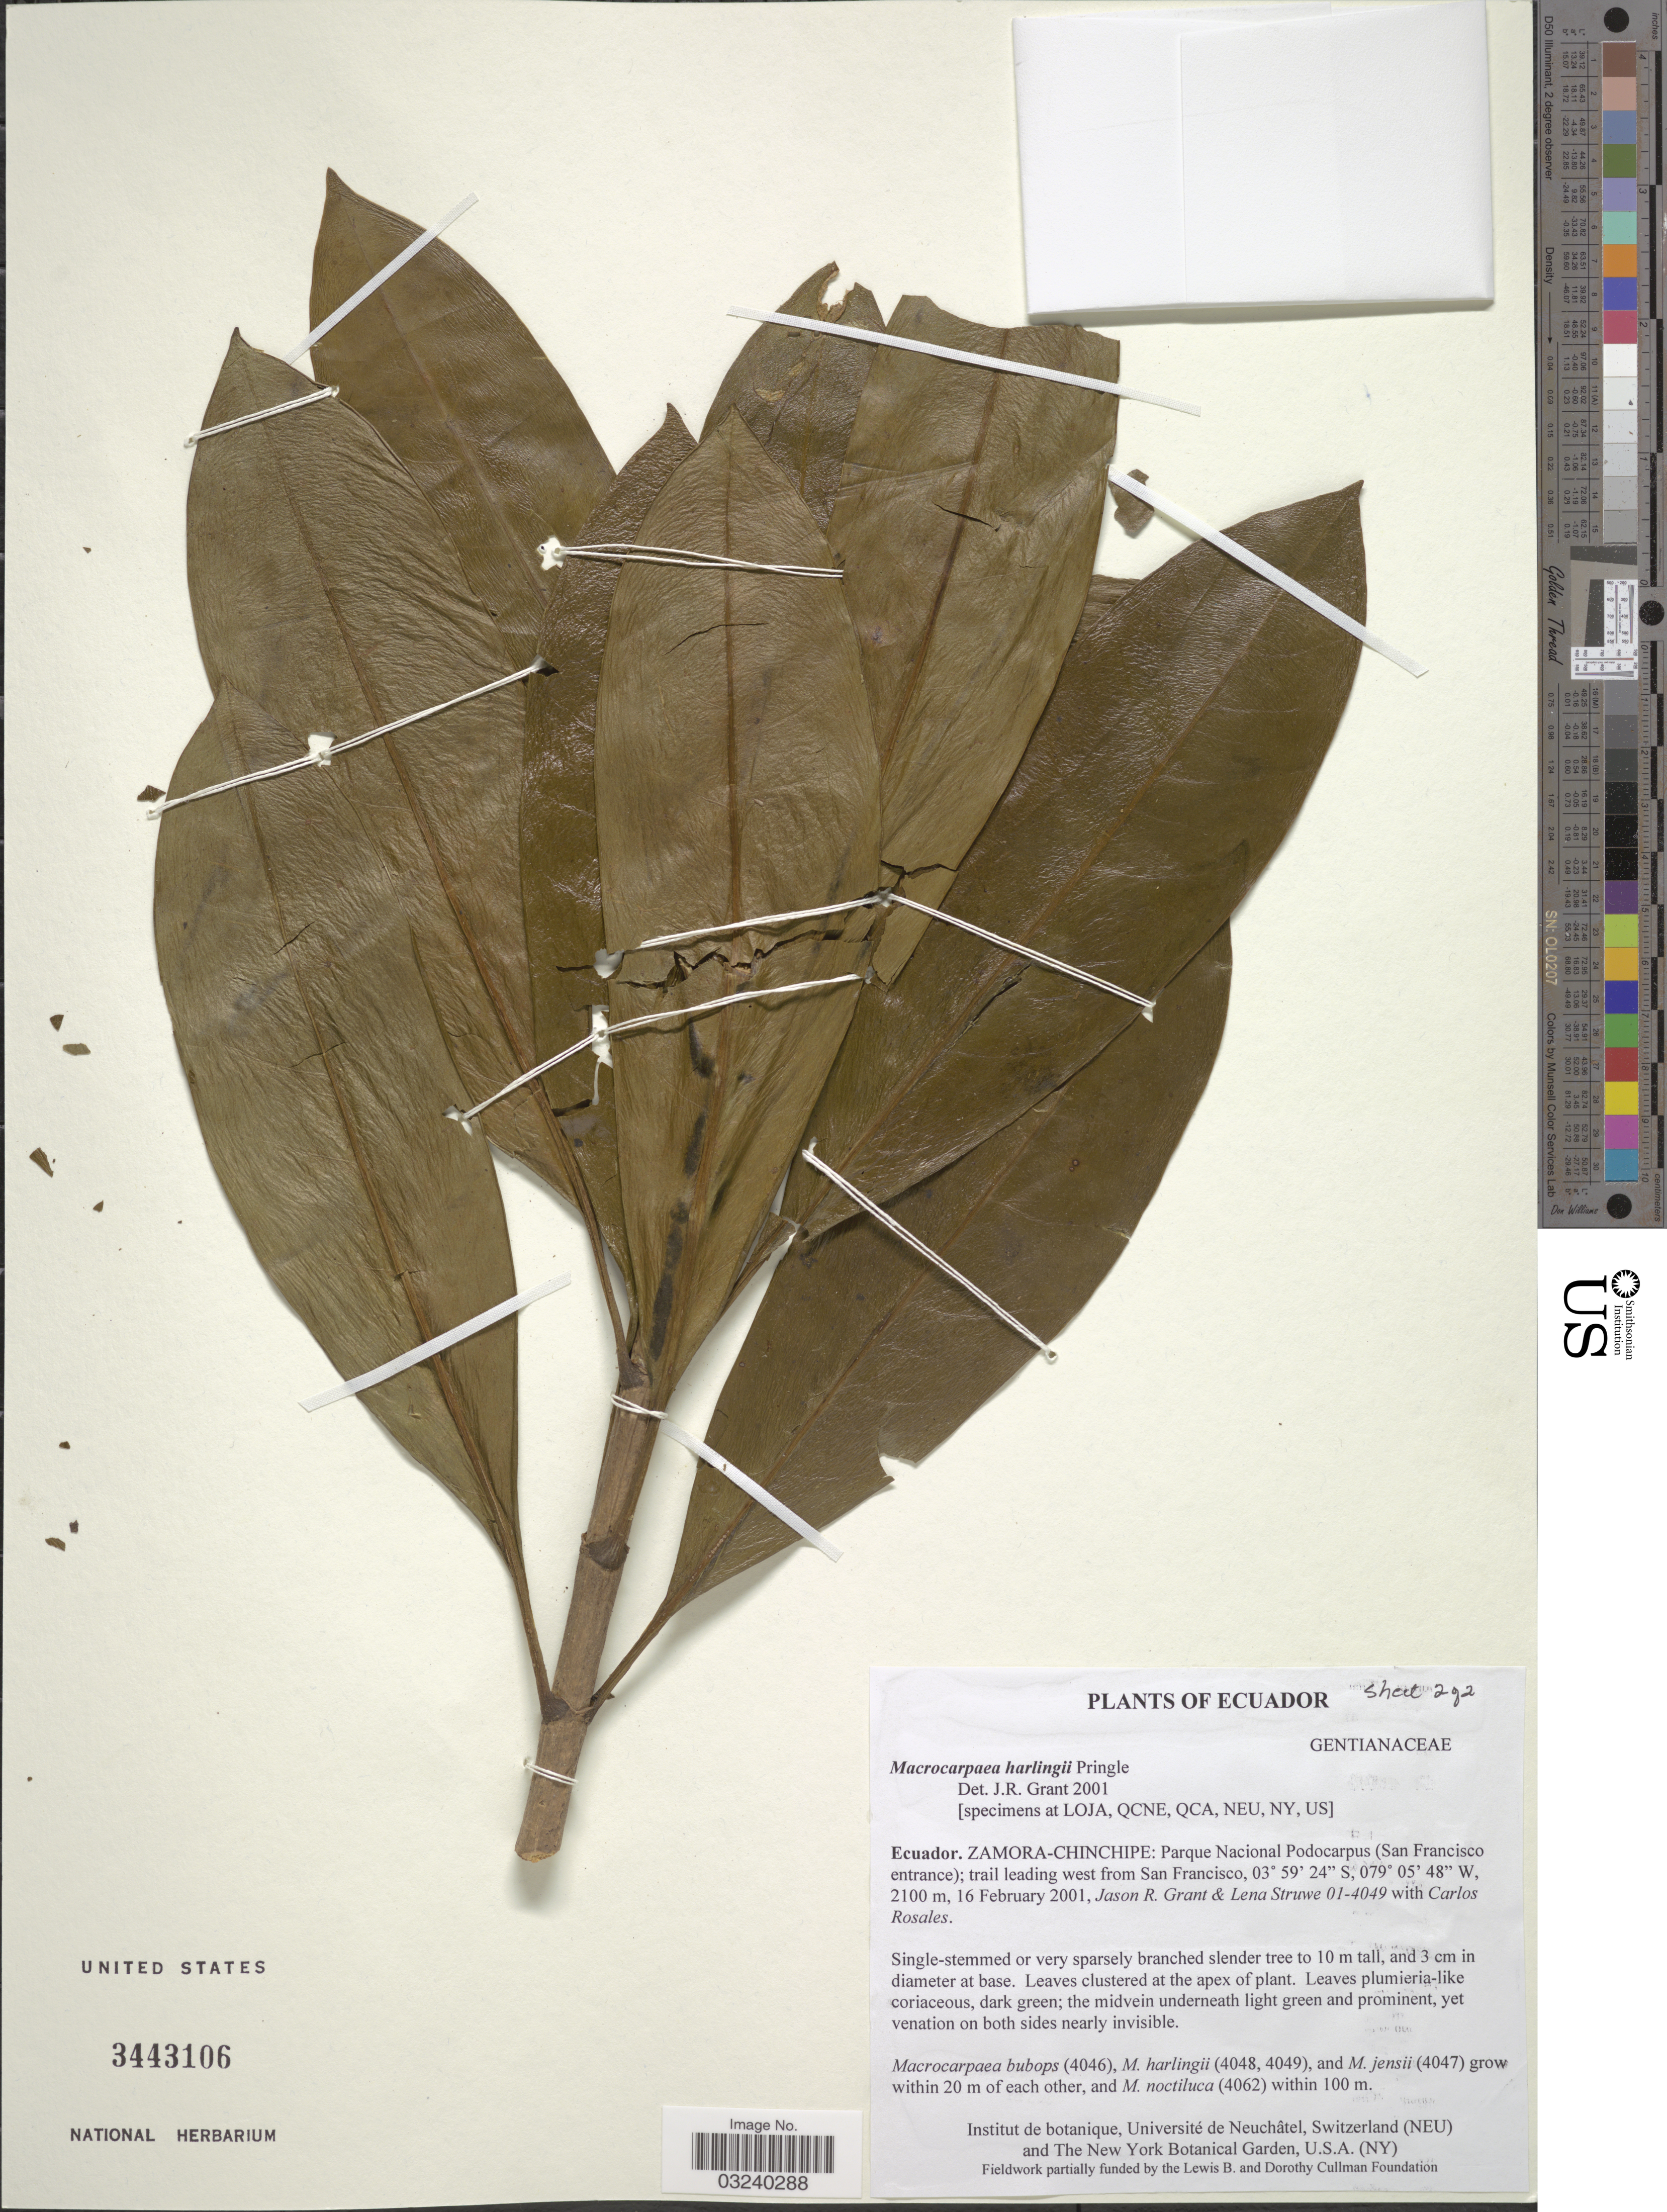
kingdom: Plantae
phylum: Tracheophyta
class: Magnoliopsida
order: Gentianales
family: Gentianaceae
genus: Macrocarpaea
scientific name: Macrocarpaea harlingii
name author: J.S. Pringle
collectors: J. R. Grant, L. Struwe & C. Rosales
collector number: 01-4049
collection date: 2001-02-16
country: Ecuador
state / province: Zamora-Chinchipe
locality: Parque Nacional Podocarpus (San Francisco entrance); trail leading west from San Francisco.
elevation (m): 2100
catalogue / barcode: US 3443106